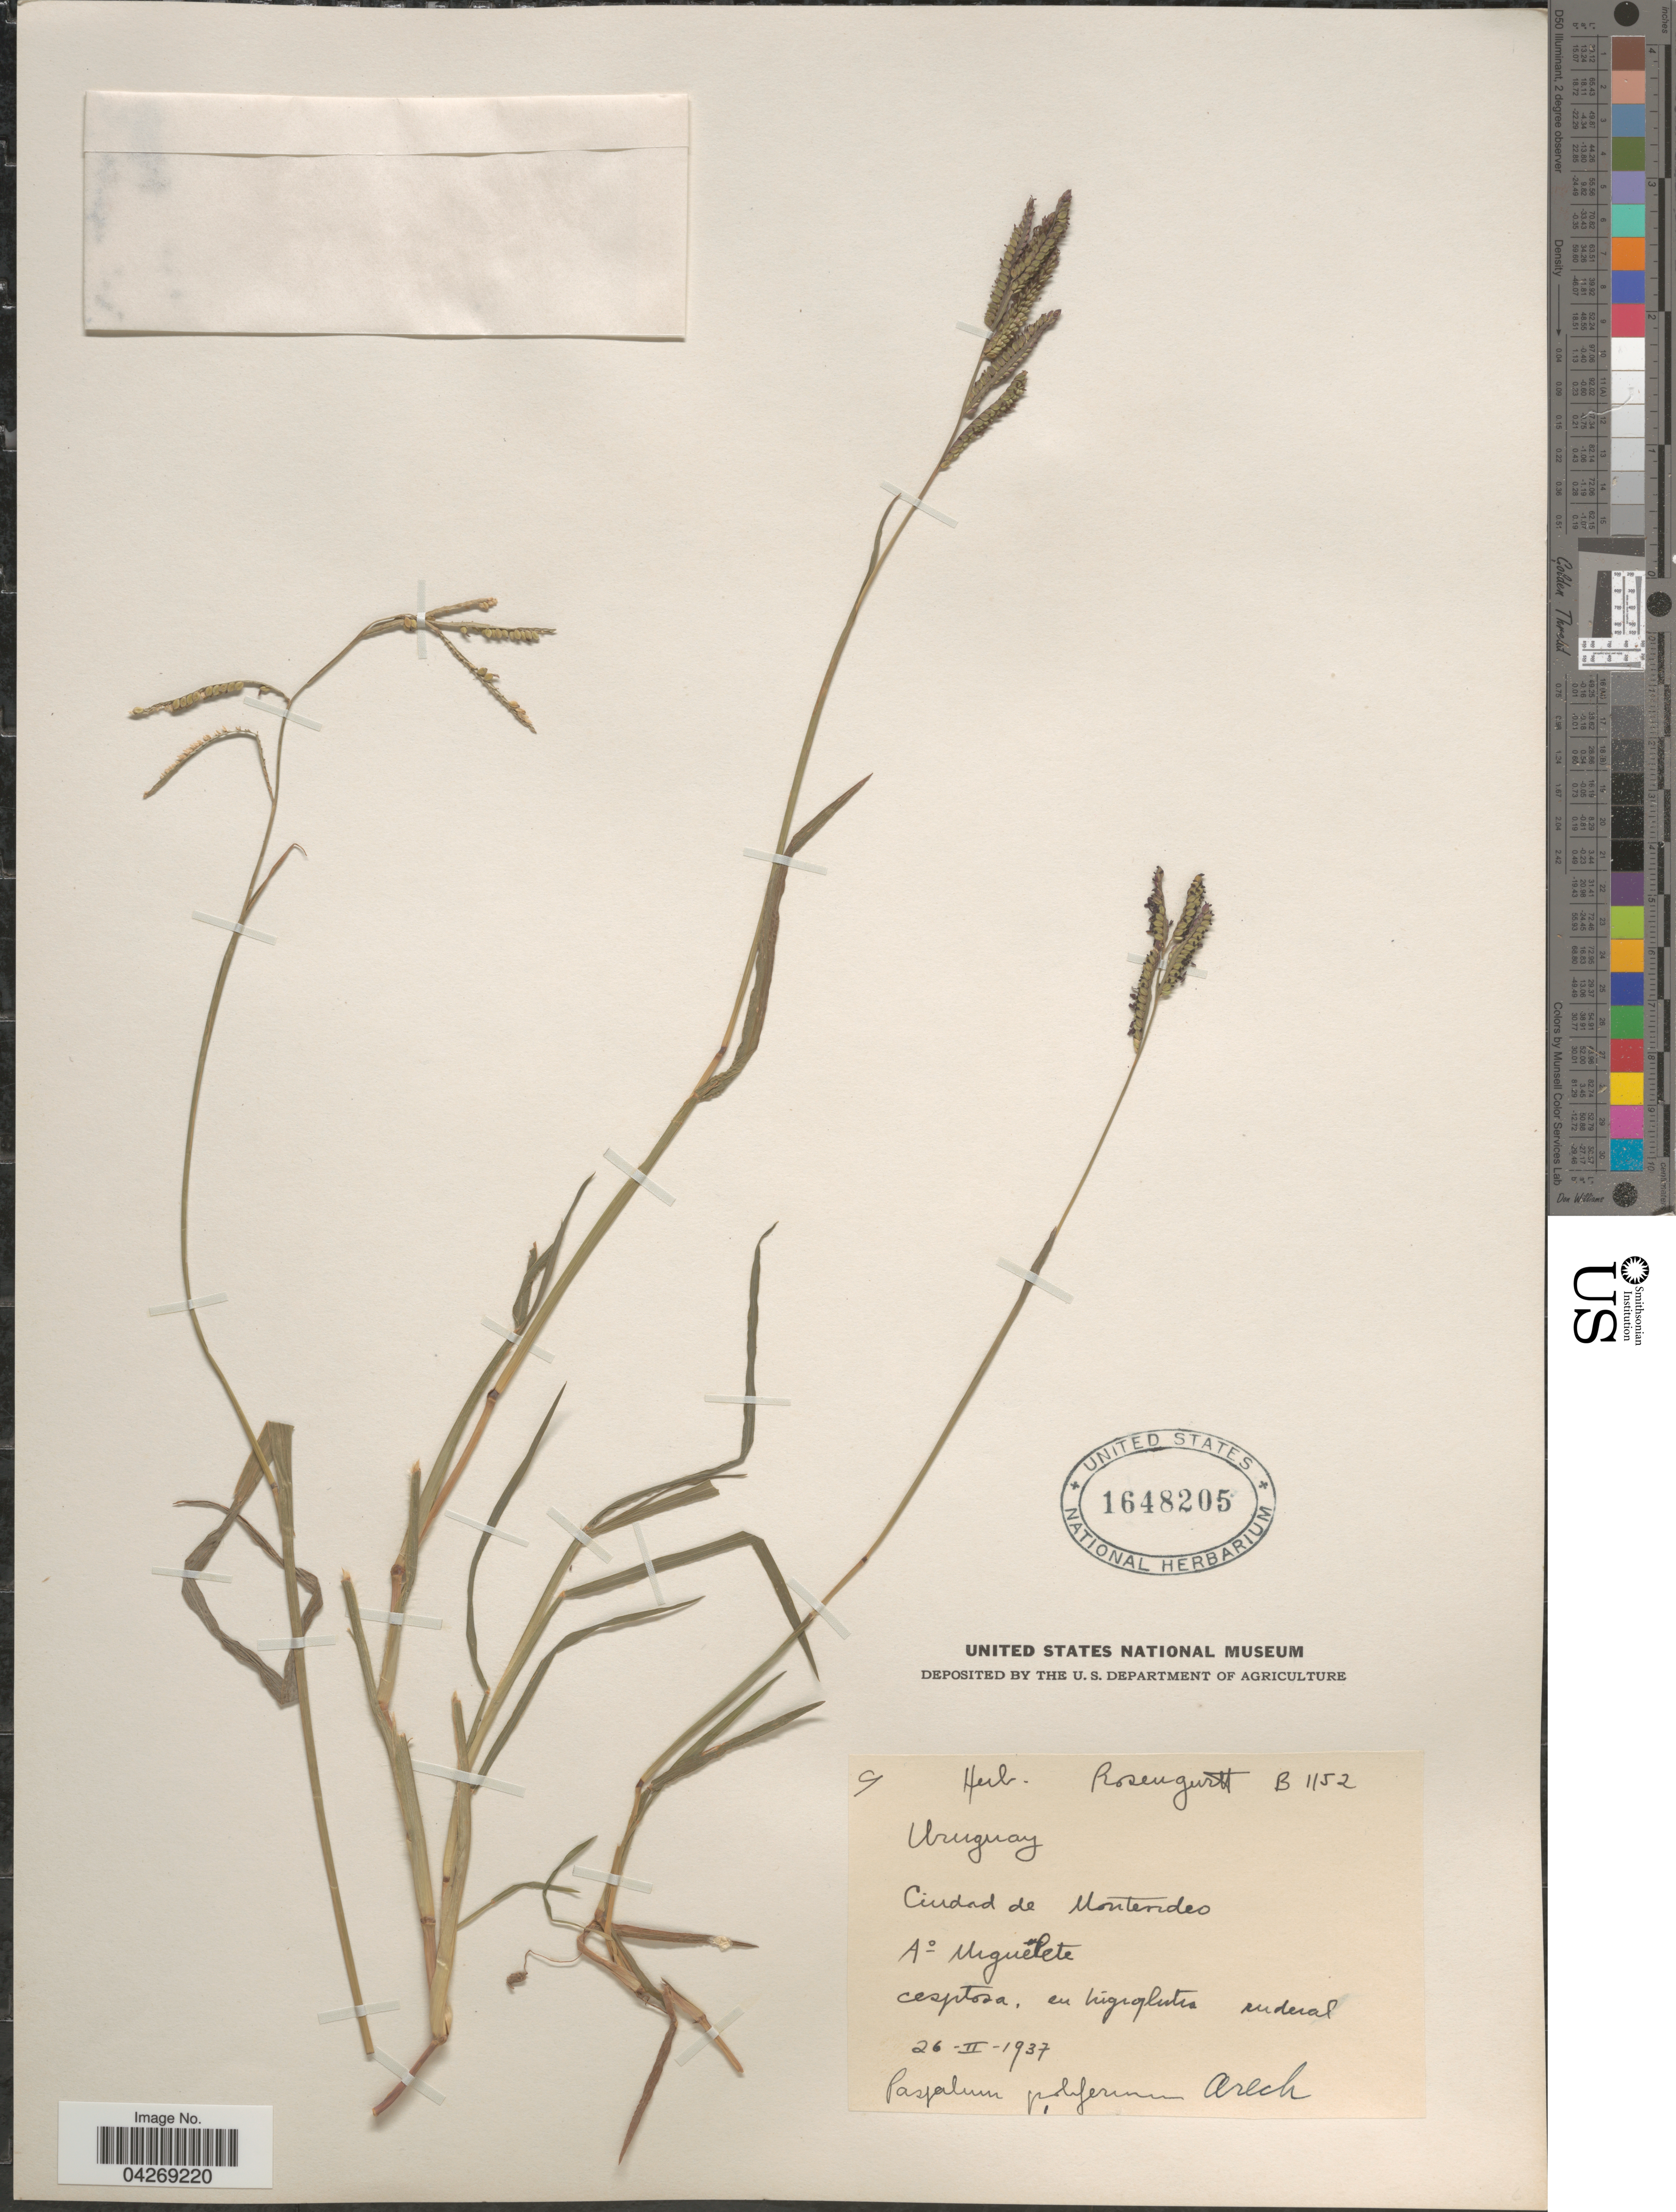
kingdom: Plantae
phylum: Tracheophyta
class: Liliopsida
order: Poales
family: Poaceae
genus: Paspalum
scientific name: Paspalum denticulatum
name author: Trin.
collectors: ex herb. Rosengurtt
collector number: B1152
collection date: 1937-02-26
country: Uruguay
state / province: Montevideo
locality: Ciudad de Montevideo. A° Miguelete.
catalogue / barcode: US 1648205